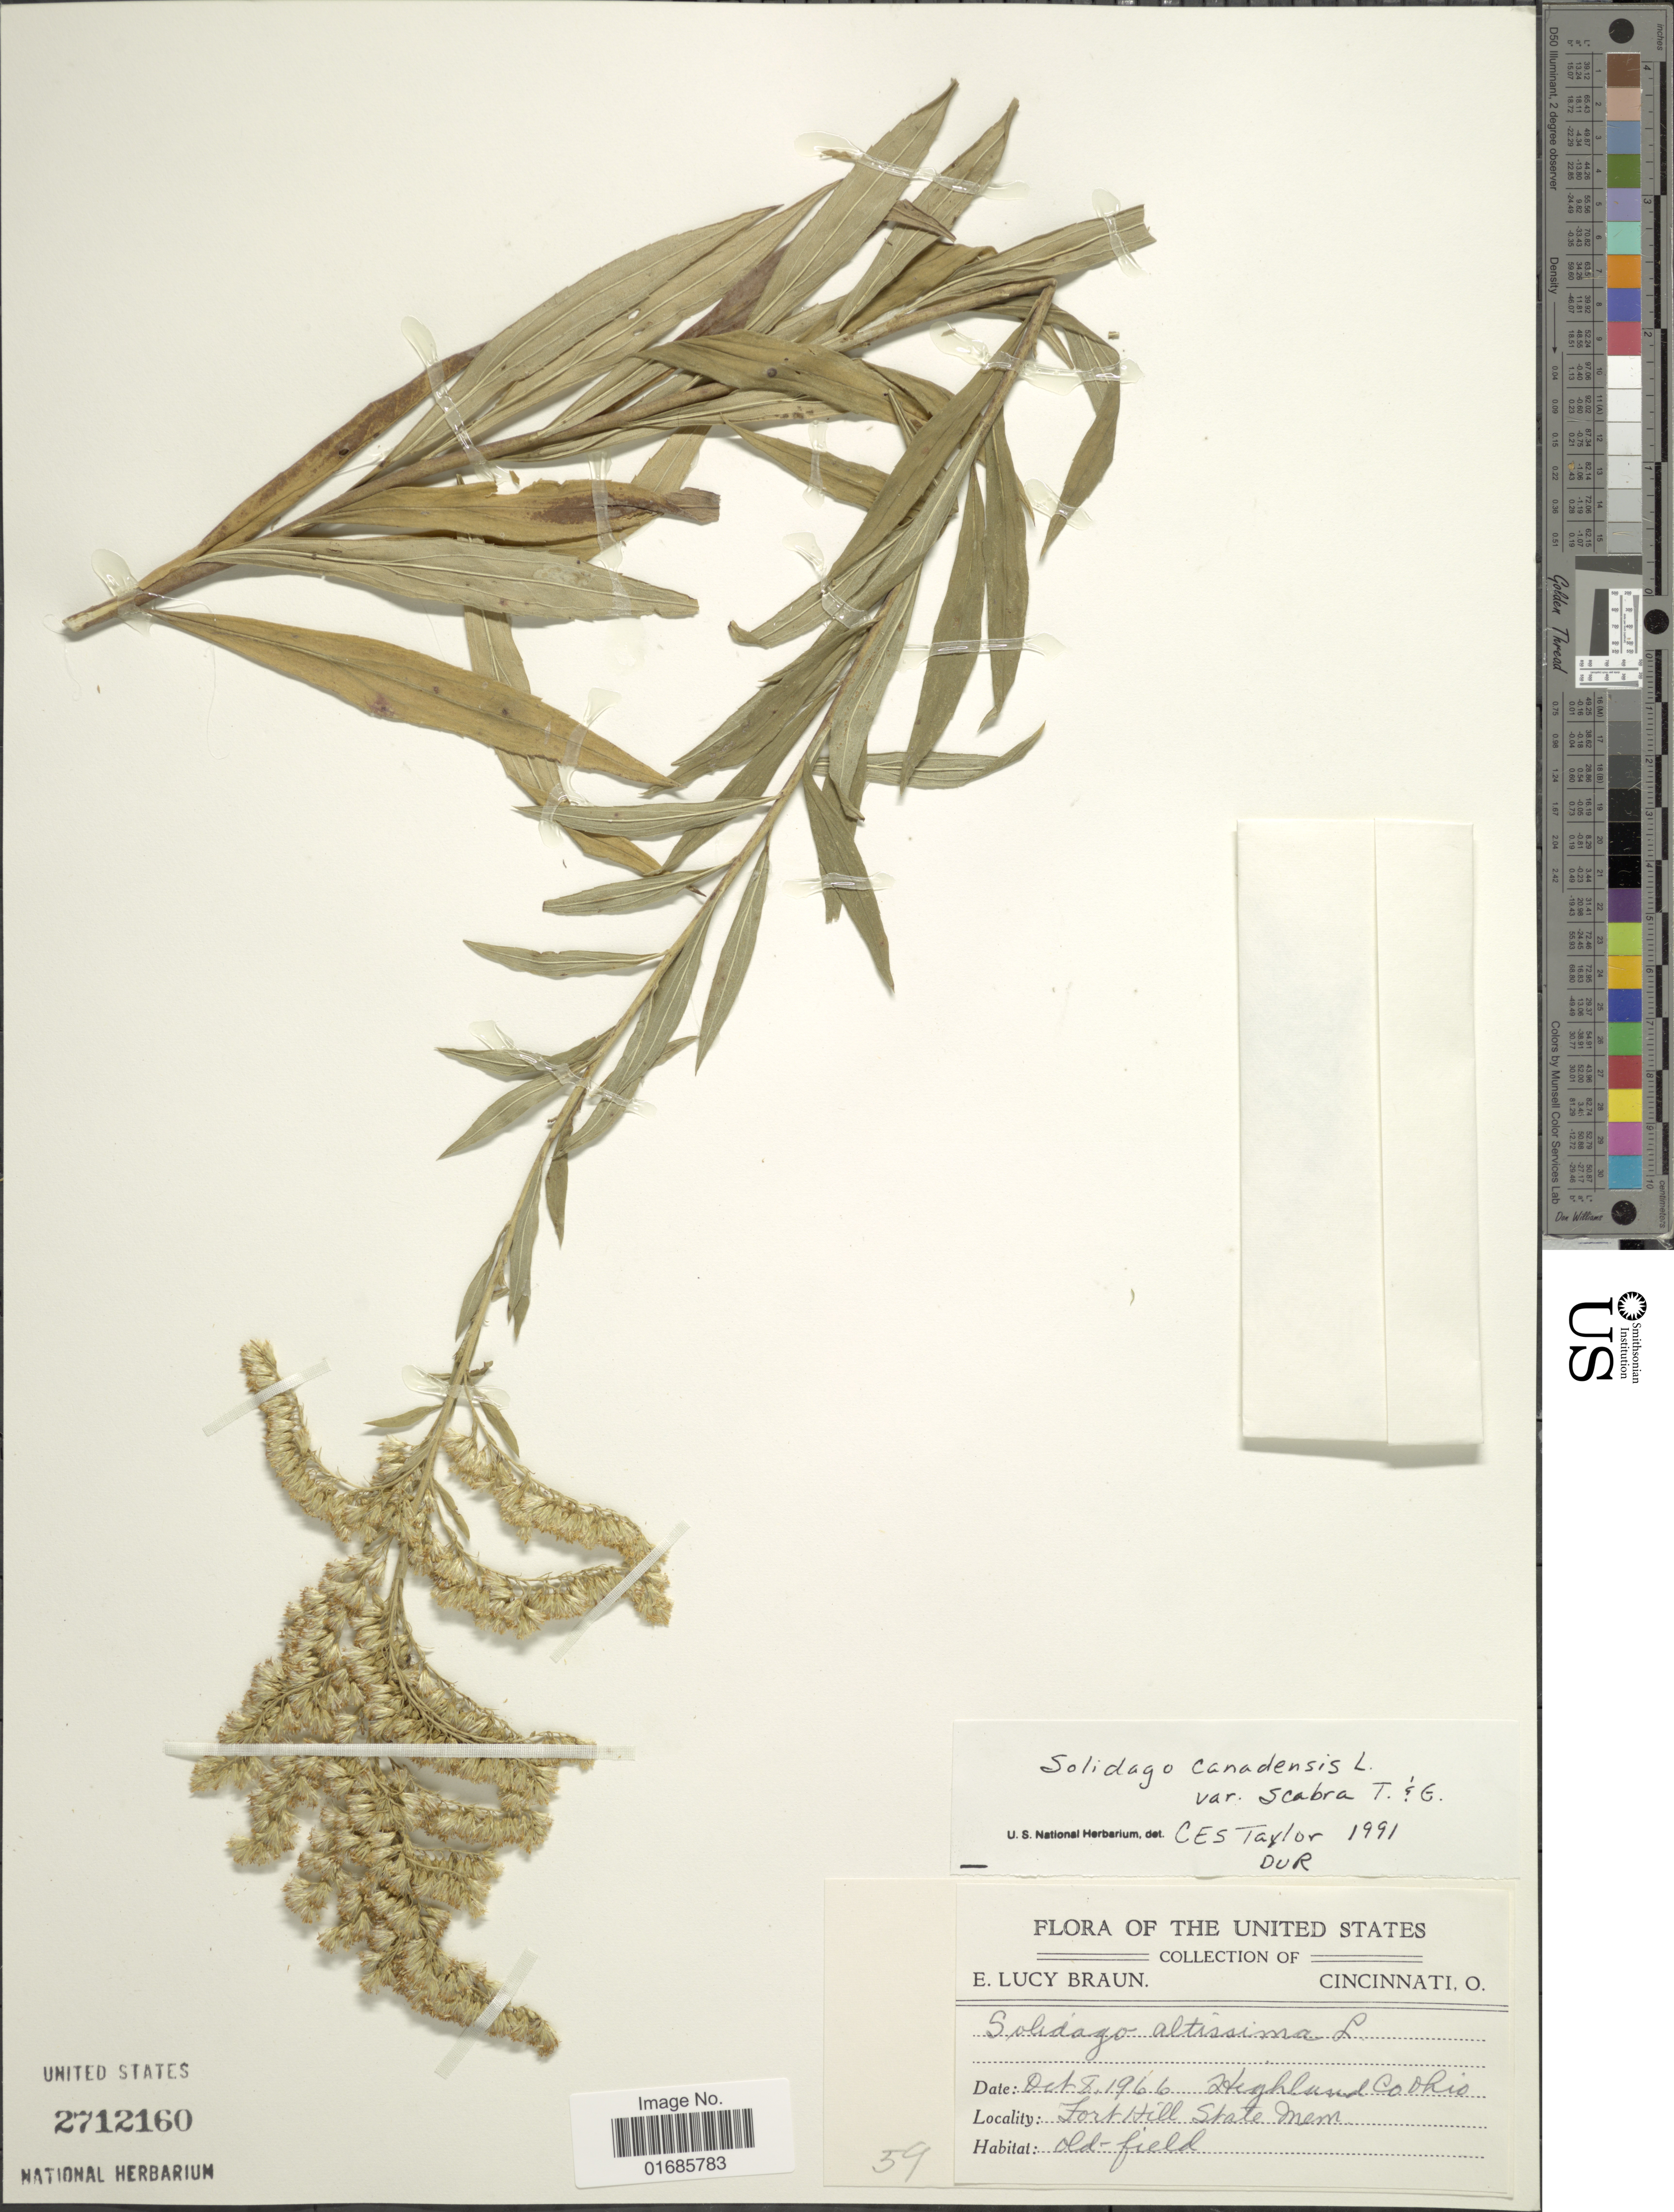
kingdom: Plantae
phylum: Tracheophyta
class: Magnoliopsida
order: Asterales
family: Asteraceae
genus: Solidago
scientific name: Solidago canadensis var. scabra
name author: (Muhl. ex Willd.) Torr. & A. Gray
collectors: E. L. Braun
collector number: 59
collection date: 1966-10-08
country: United States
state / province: Ohio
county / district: Highland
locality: Fort Hill State Memorial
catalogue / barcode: US 2712160